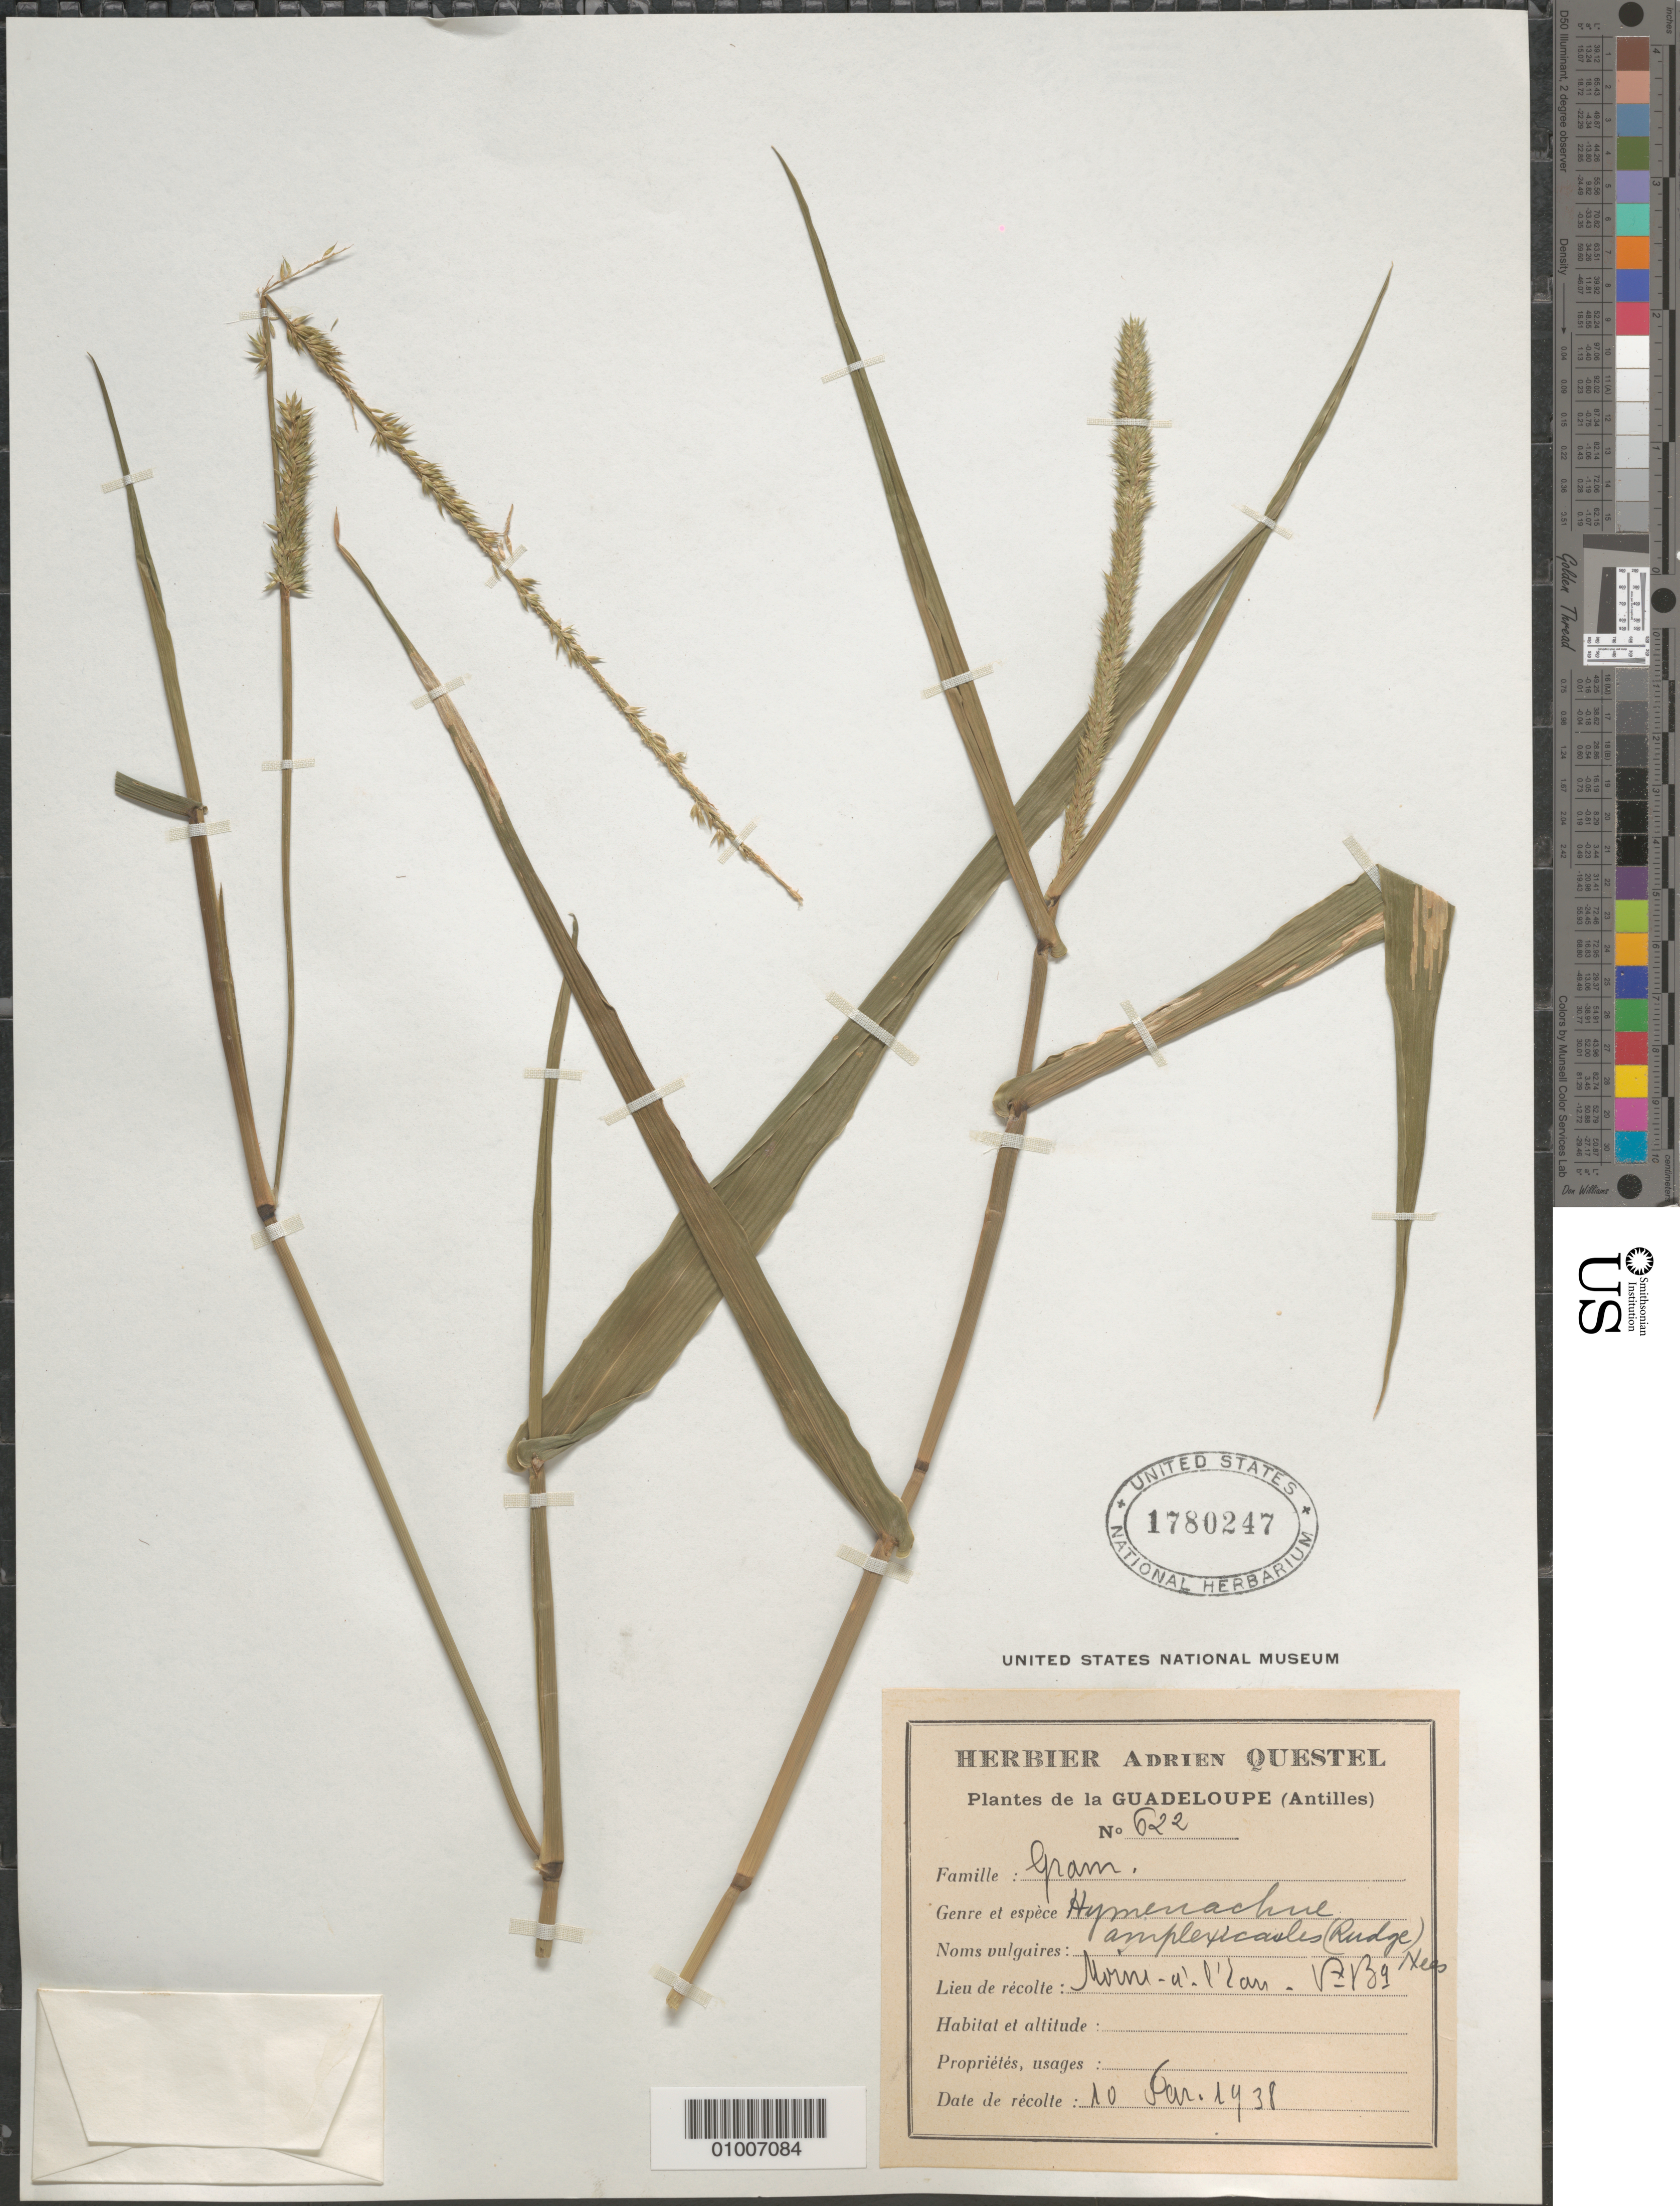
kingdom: Plantae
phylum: Tracheophyta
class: Liliopsida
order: Poales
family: Poaceae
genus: Hymenachne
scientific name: Hymenachne amplexicaulis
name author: (Rudge) Nees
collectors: A. Questel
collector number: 622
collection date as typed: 10 Jan 1938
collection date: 1938-01-10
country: Guadeloupe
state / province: Grande-Terre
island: Grande Terre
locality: Morne-à-l'Eau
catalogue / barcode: US 1780247